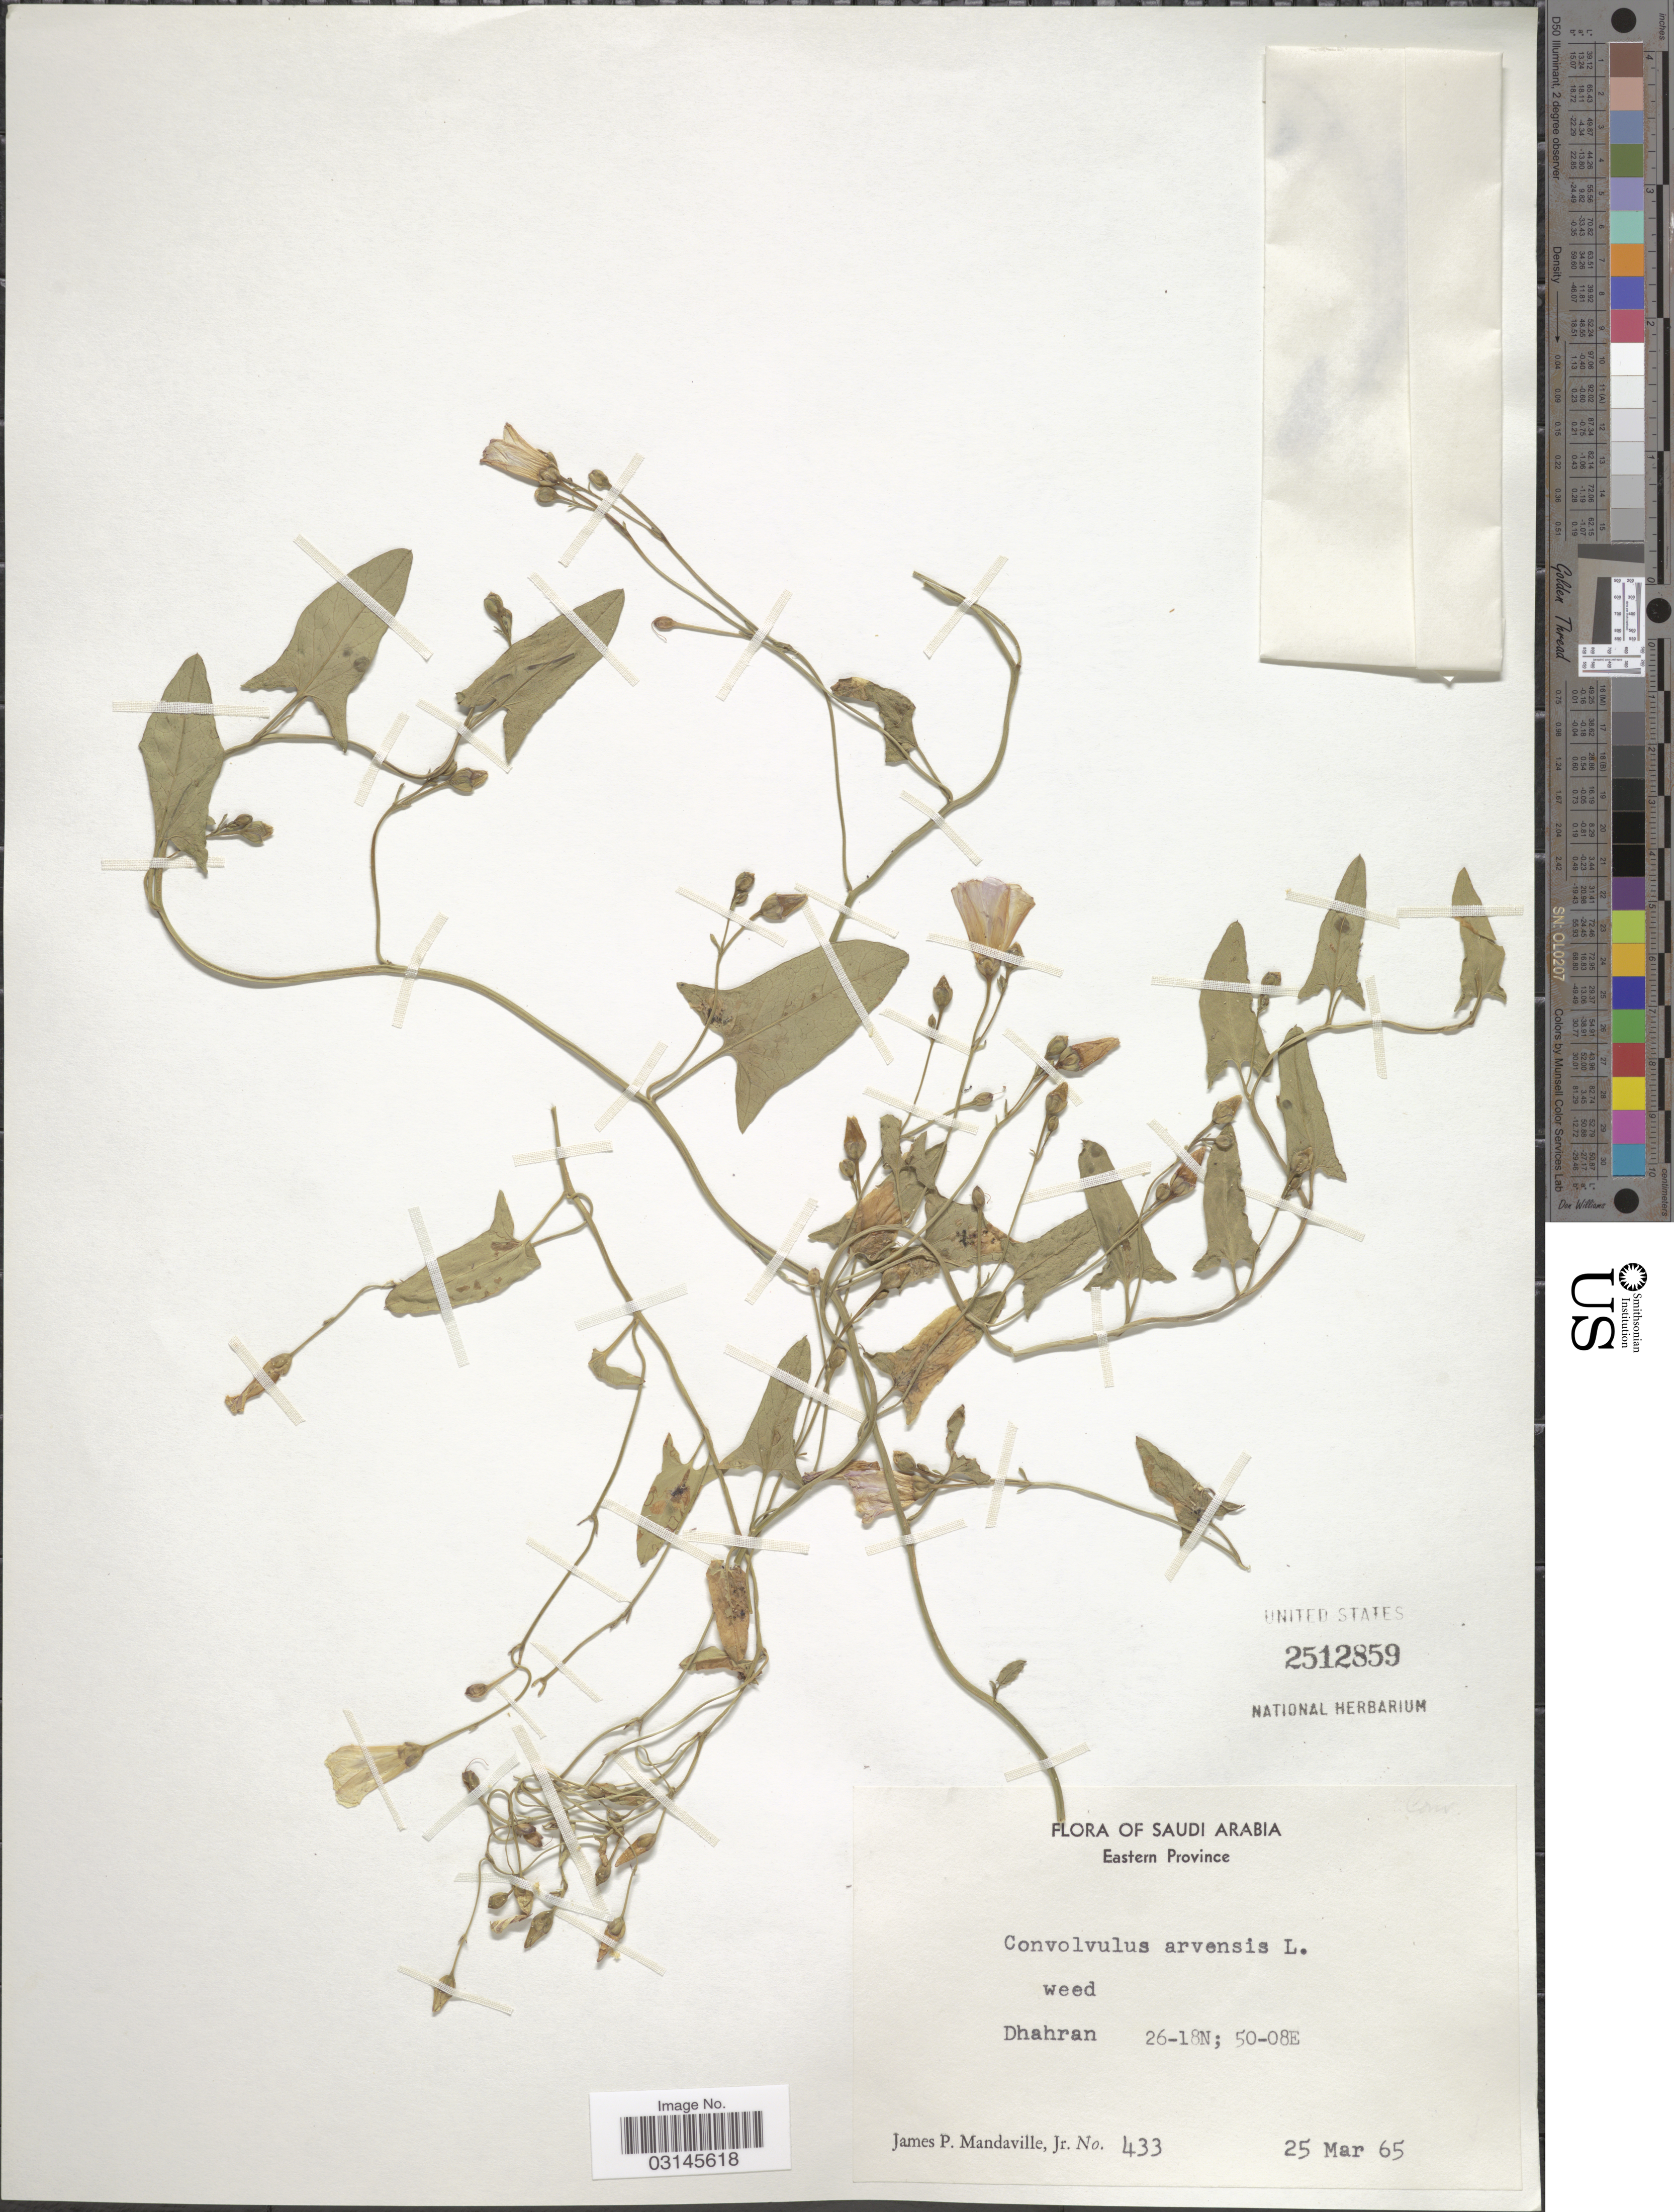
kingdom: Plantae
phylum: Tracheophyta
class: Magnoliopsida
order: Solanales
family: Convolvulaceae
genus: Convolvulus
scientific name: Convolvulus arvensis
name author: L.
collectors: J. Mandaville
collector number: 433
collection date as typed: Transcribed d/m/y: 25/3/65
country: Saudi Arabia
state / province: Ash Sharqiyah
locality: Eastern Province. Dhahran.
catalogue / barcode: US 2512859